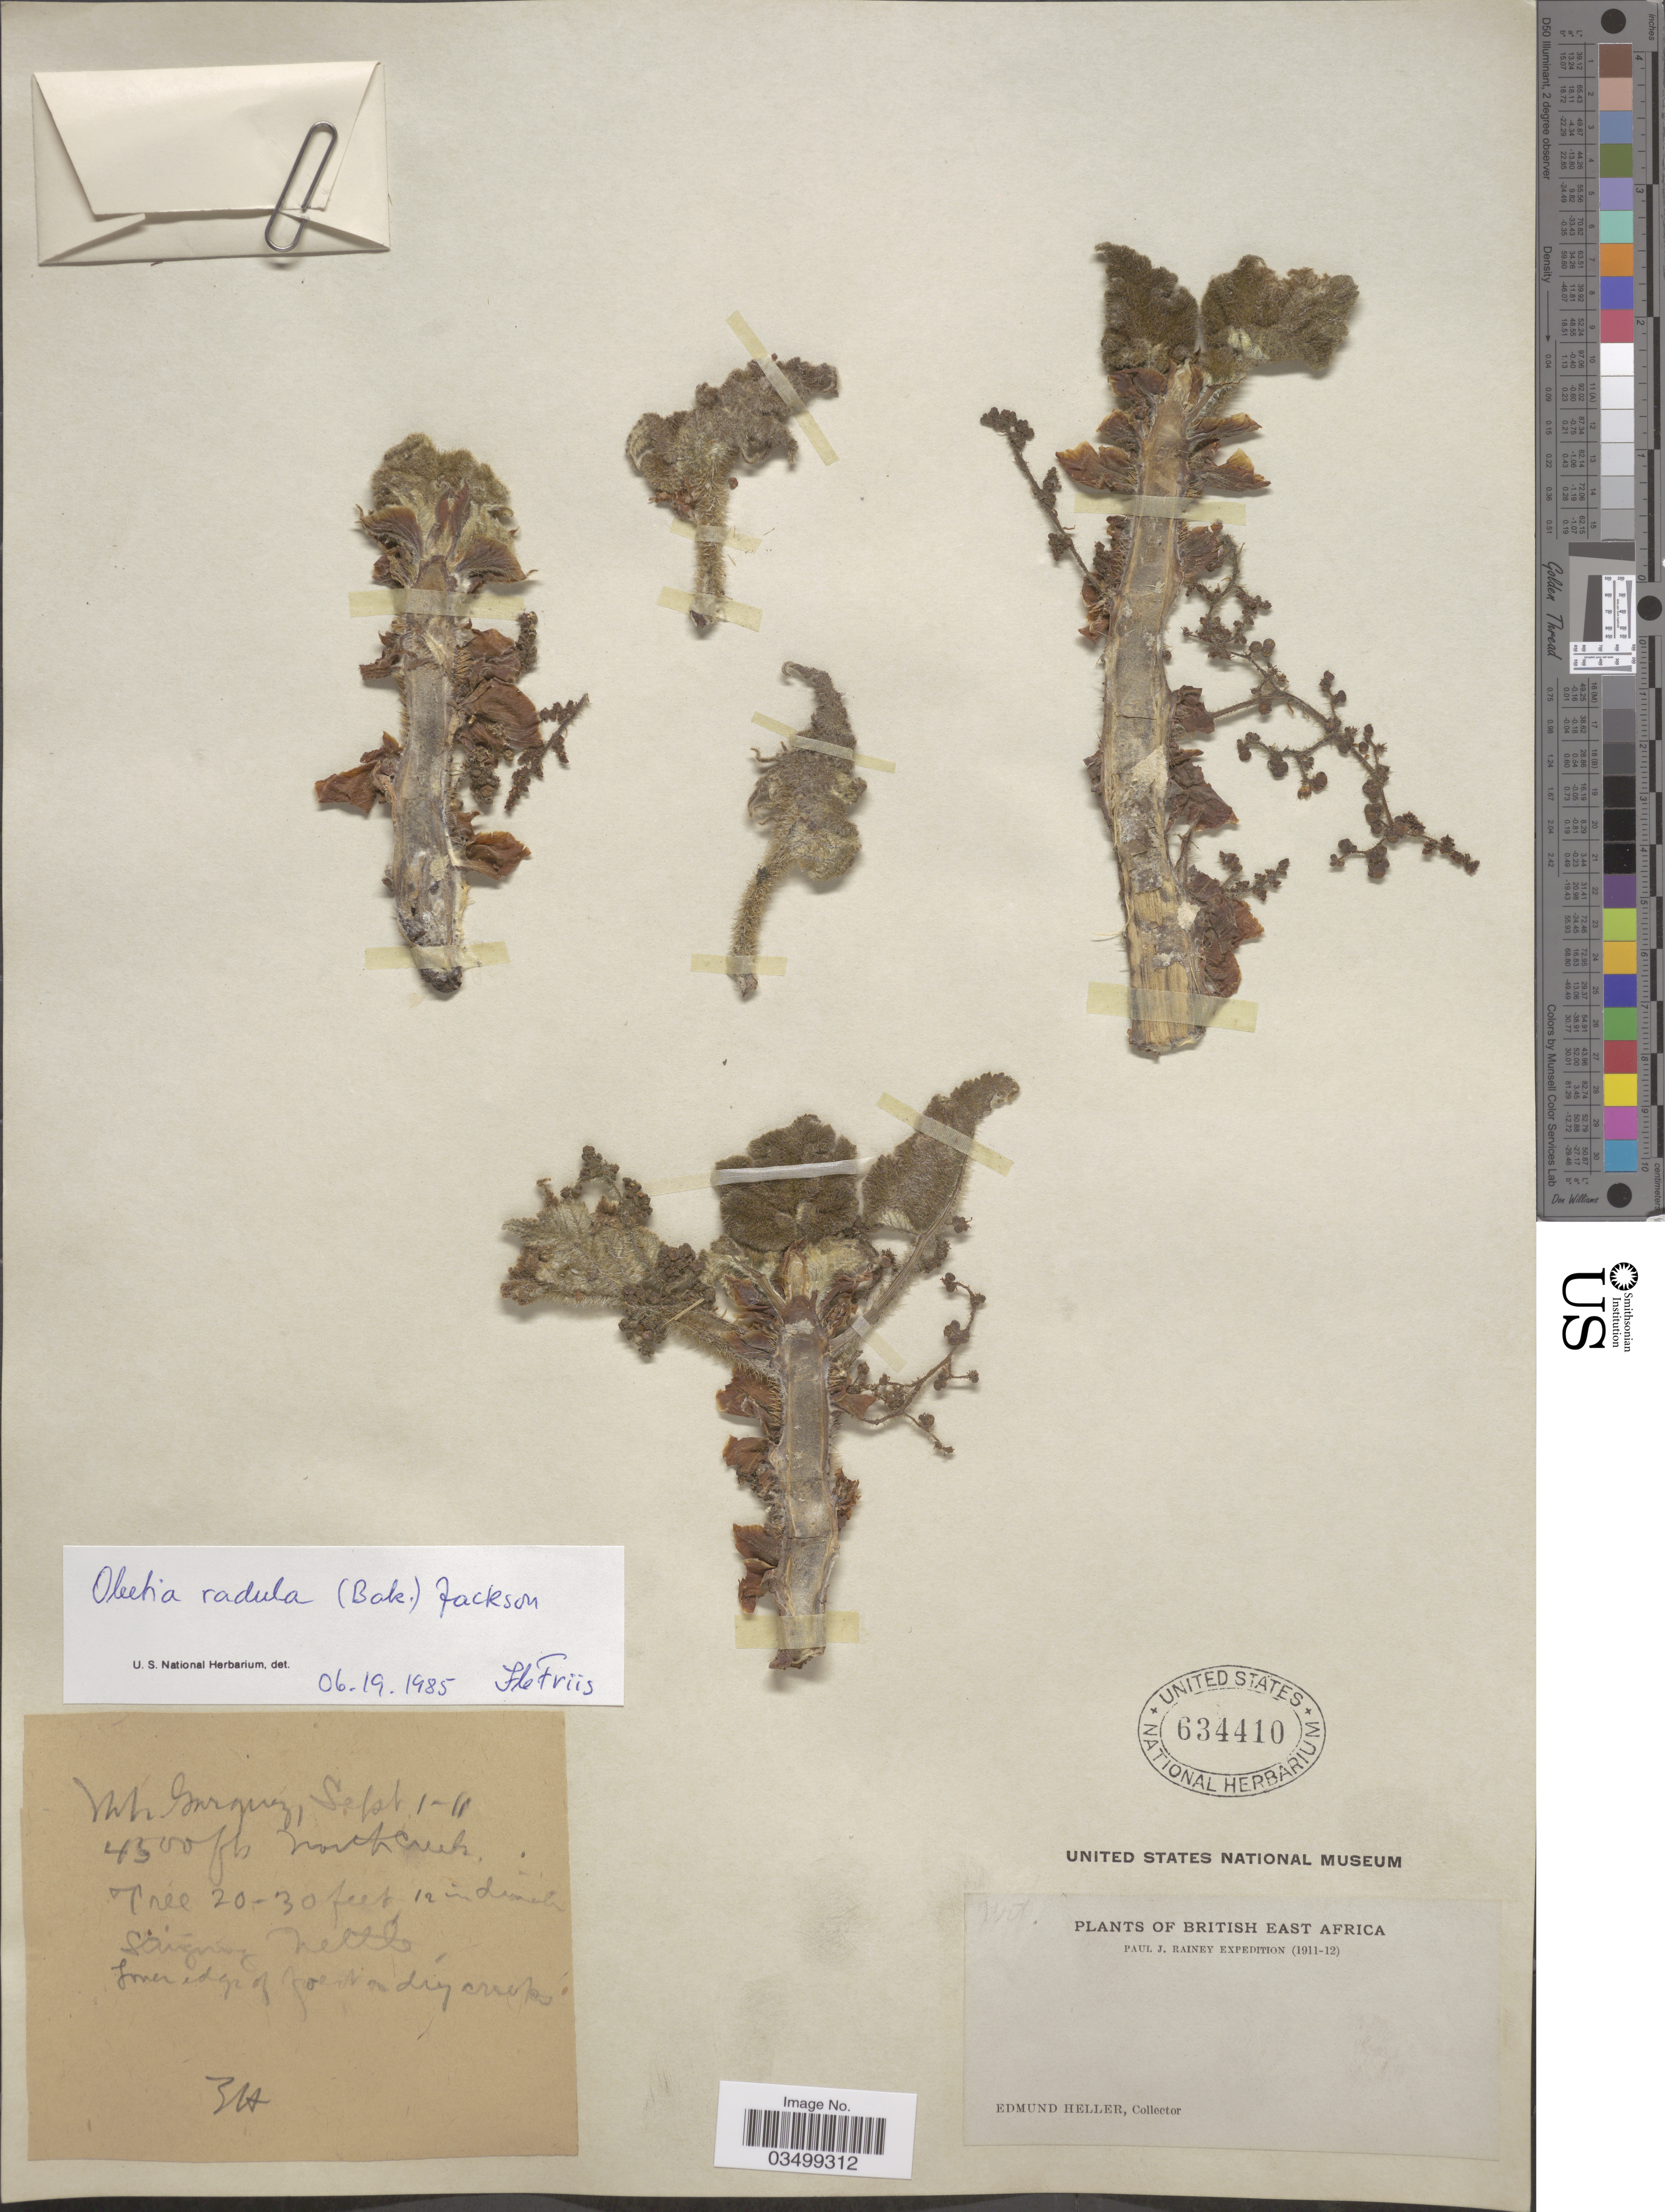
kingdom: Plantae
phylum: Tracheophyta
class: Magnoliopsida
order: Rosales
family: Urticaceae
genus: Obetia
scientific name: Obetia radula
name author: ex B.D. Jacks.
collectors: E. Heller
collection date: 1911-09-01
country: Kenya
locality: British East Africa. Mtn Garguez. North Creek.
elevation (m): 1372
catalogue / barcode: US 634410